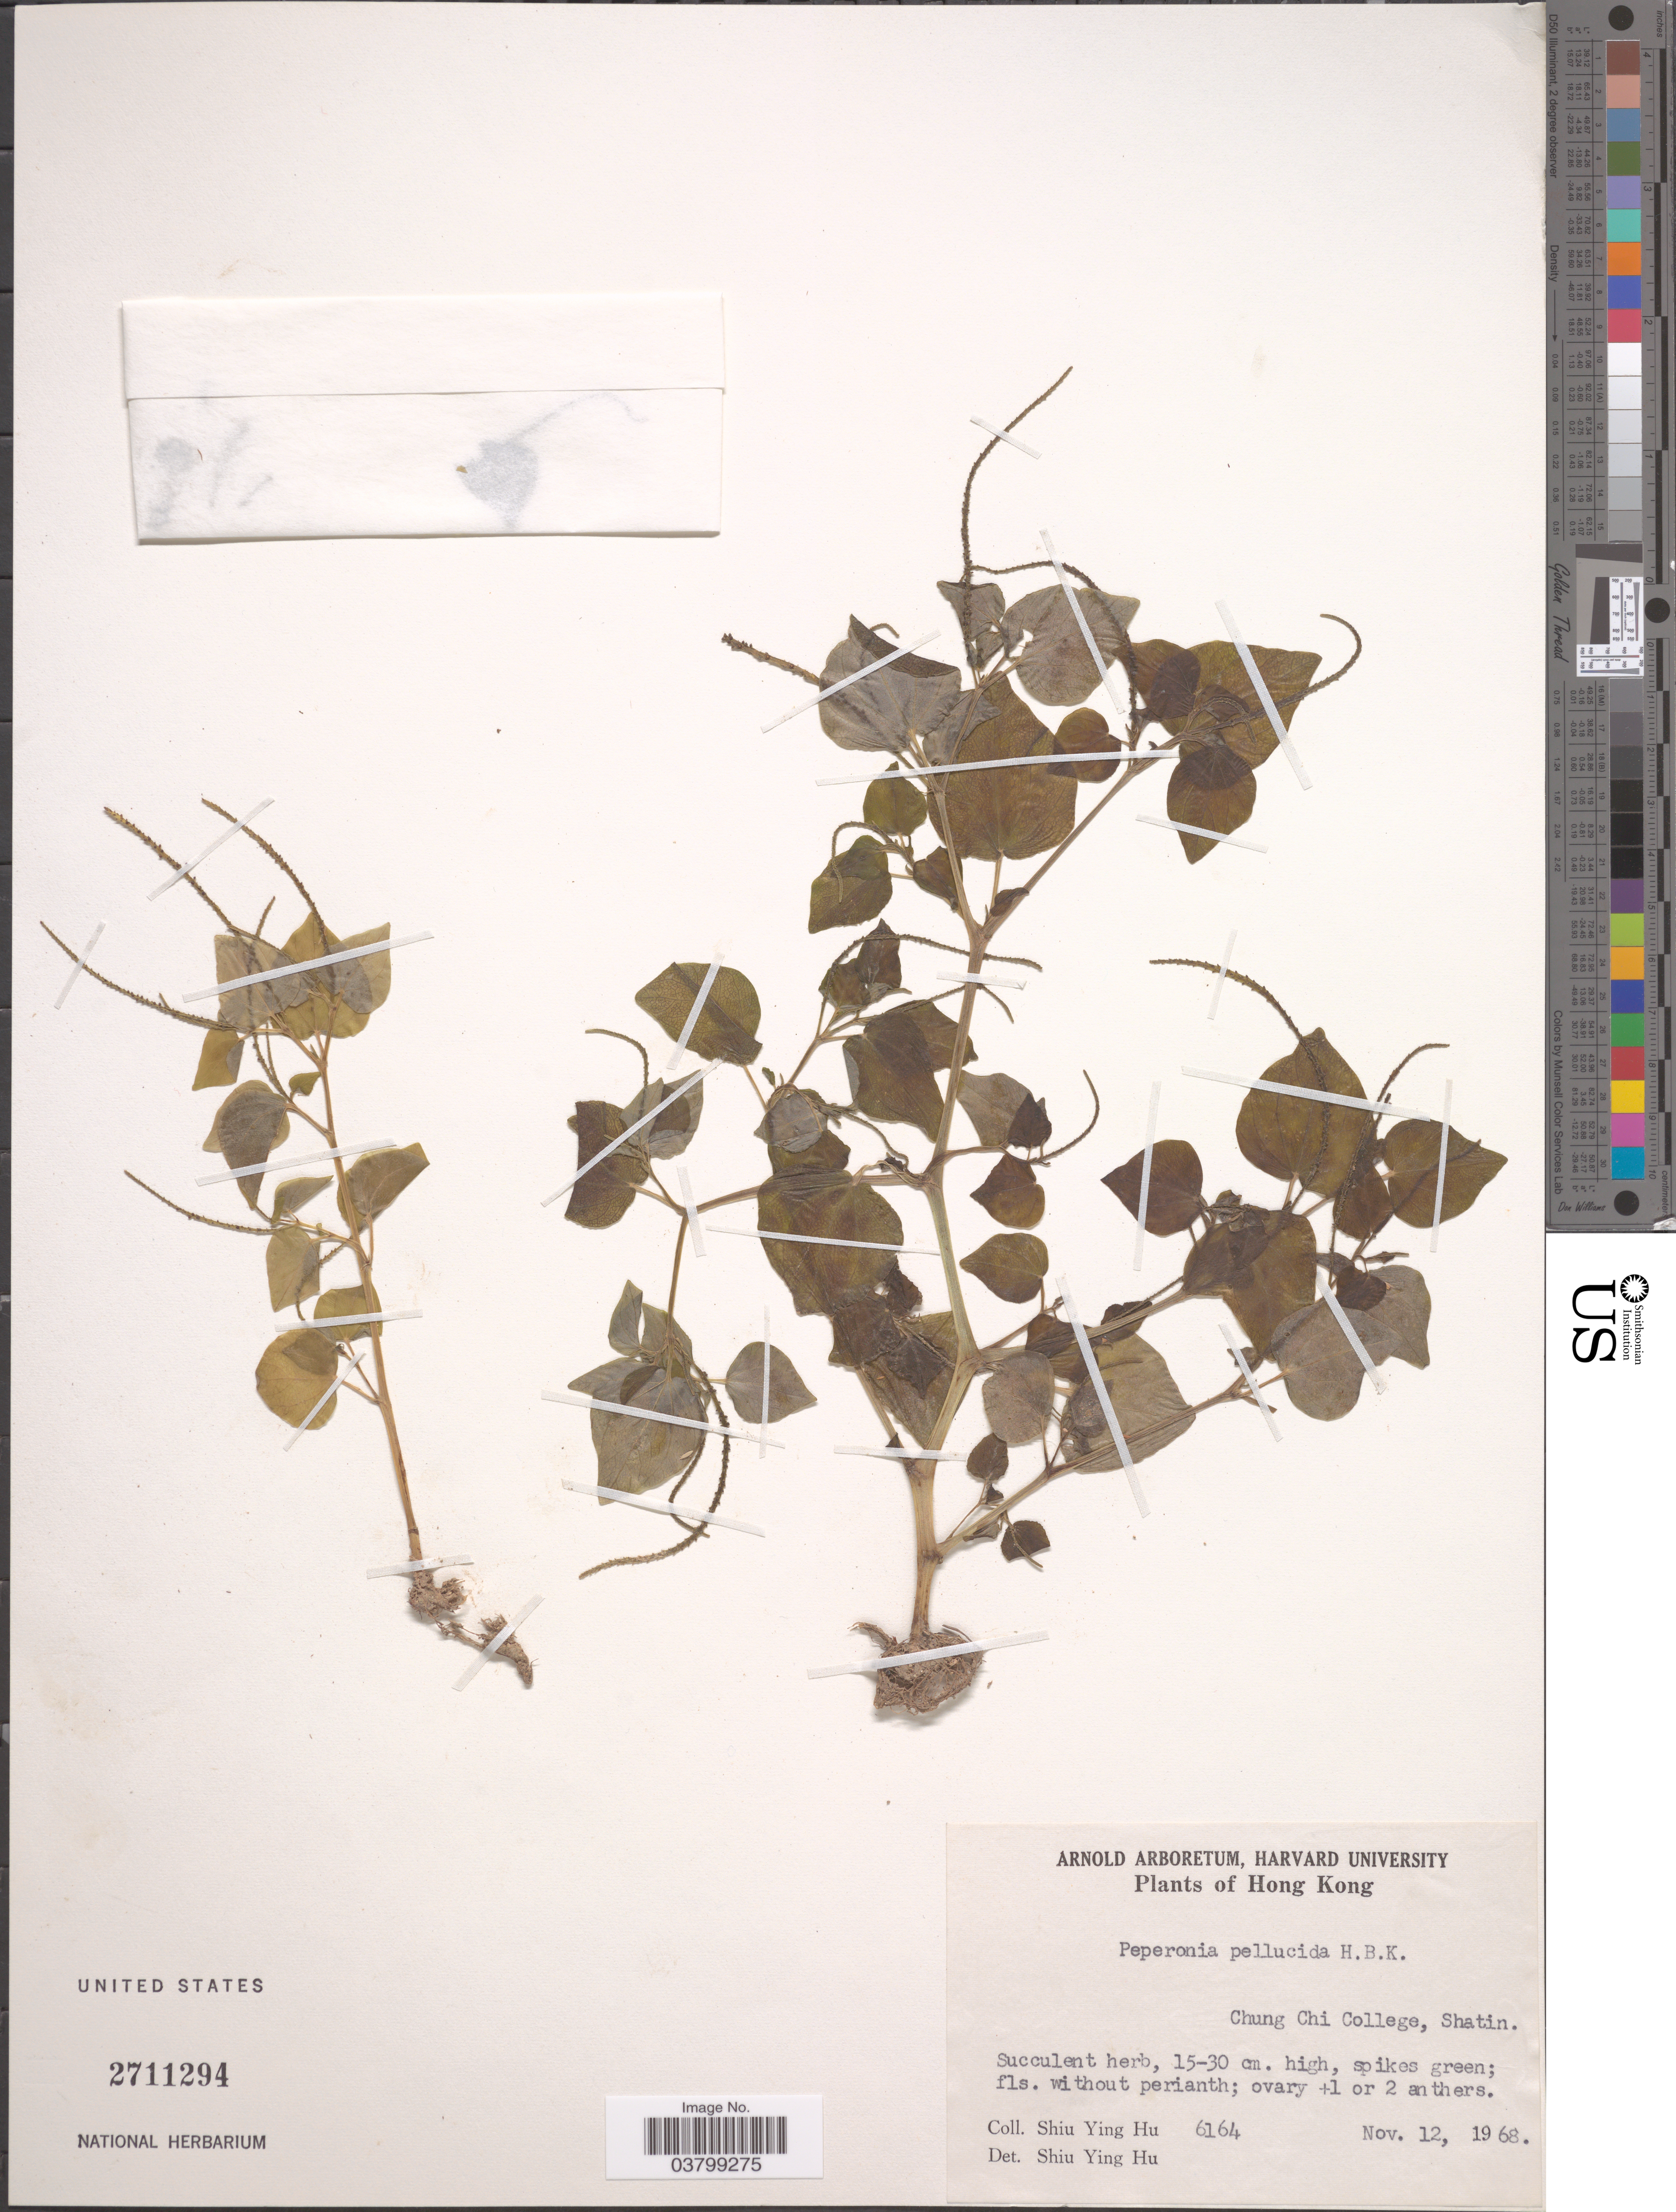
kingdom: Plantae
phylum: Tracheophyta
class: Magnoliopsida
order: Piperales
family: Piperaceae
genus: Peperomia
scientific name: Peperomia pellucida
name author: (L.) Kunth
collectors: S. Y. Hu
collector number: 6164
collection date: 1968-11-12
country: China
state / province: Hong Kong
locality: Chung Chi College, Shatin.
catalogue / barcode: US 2711294